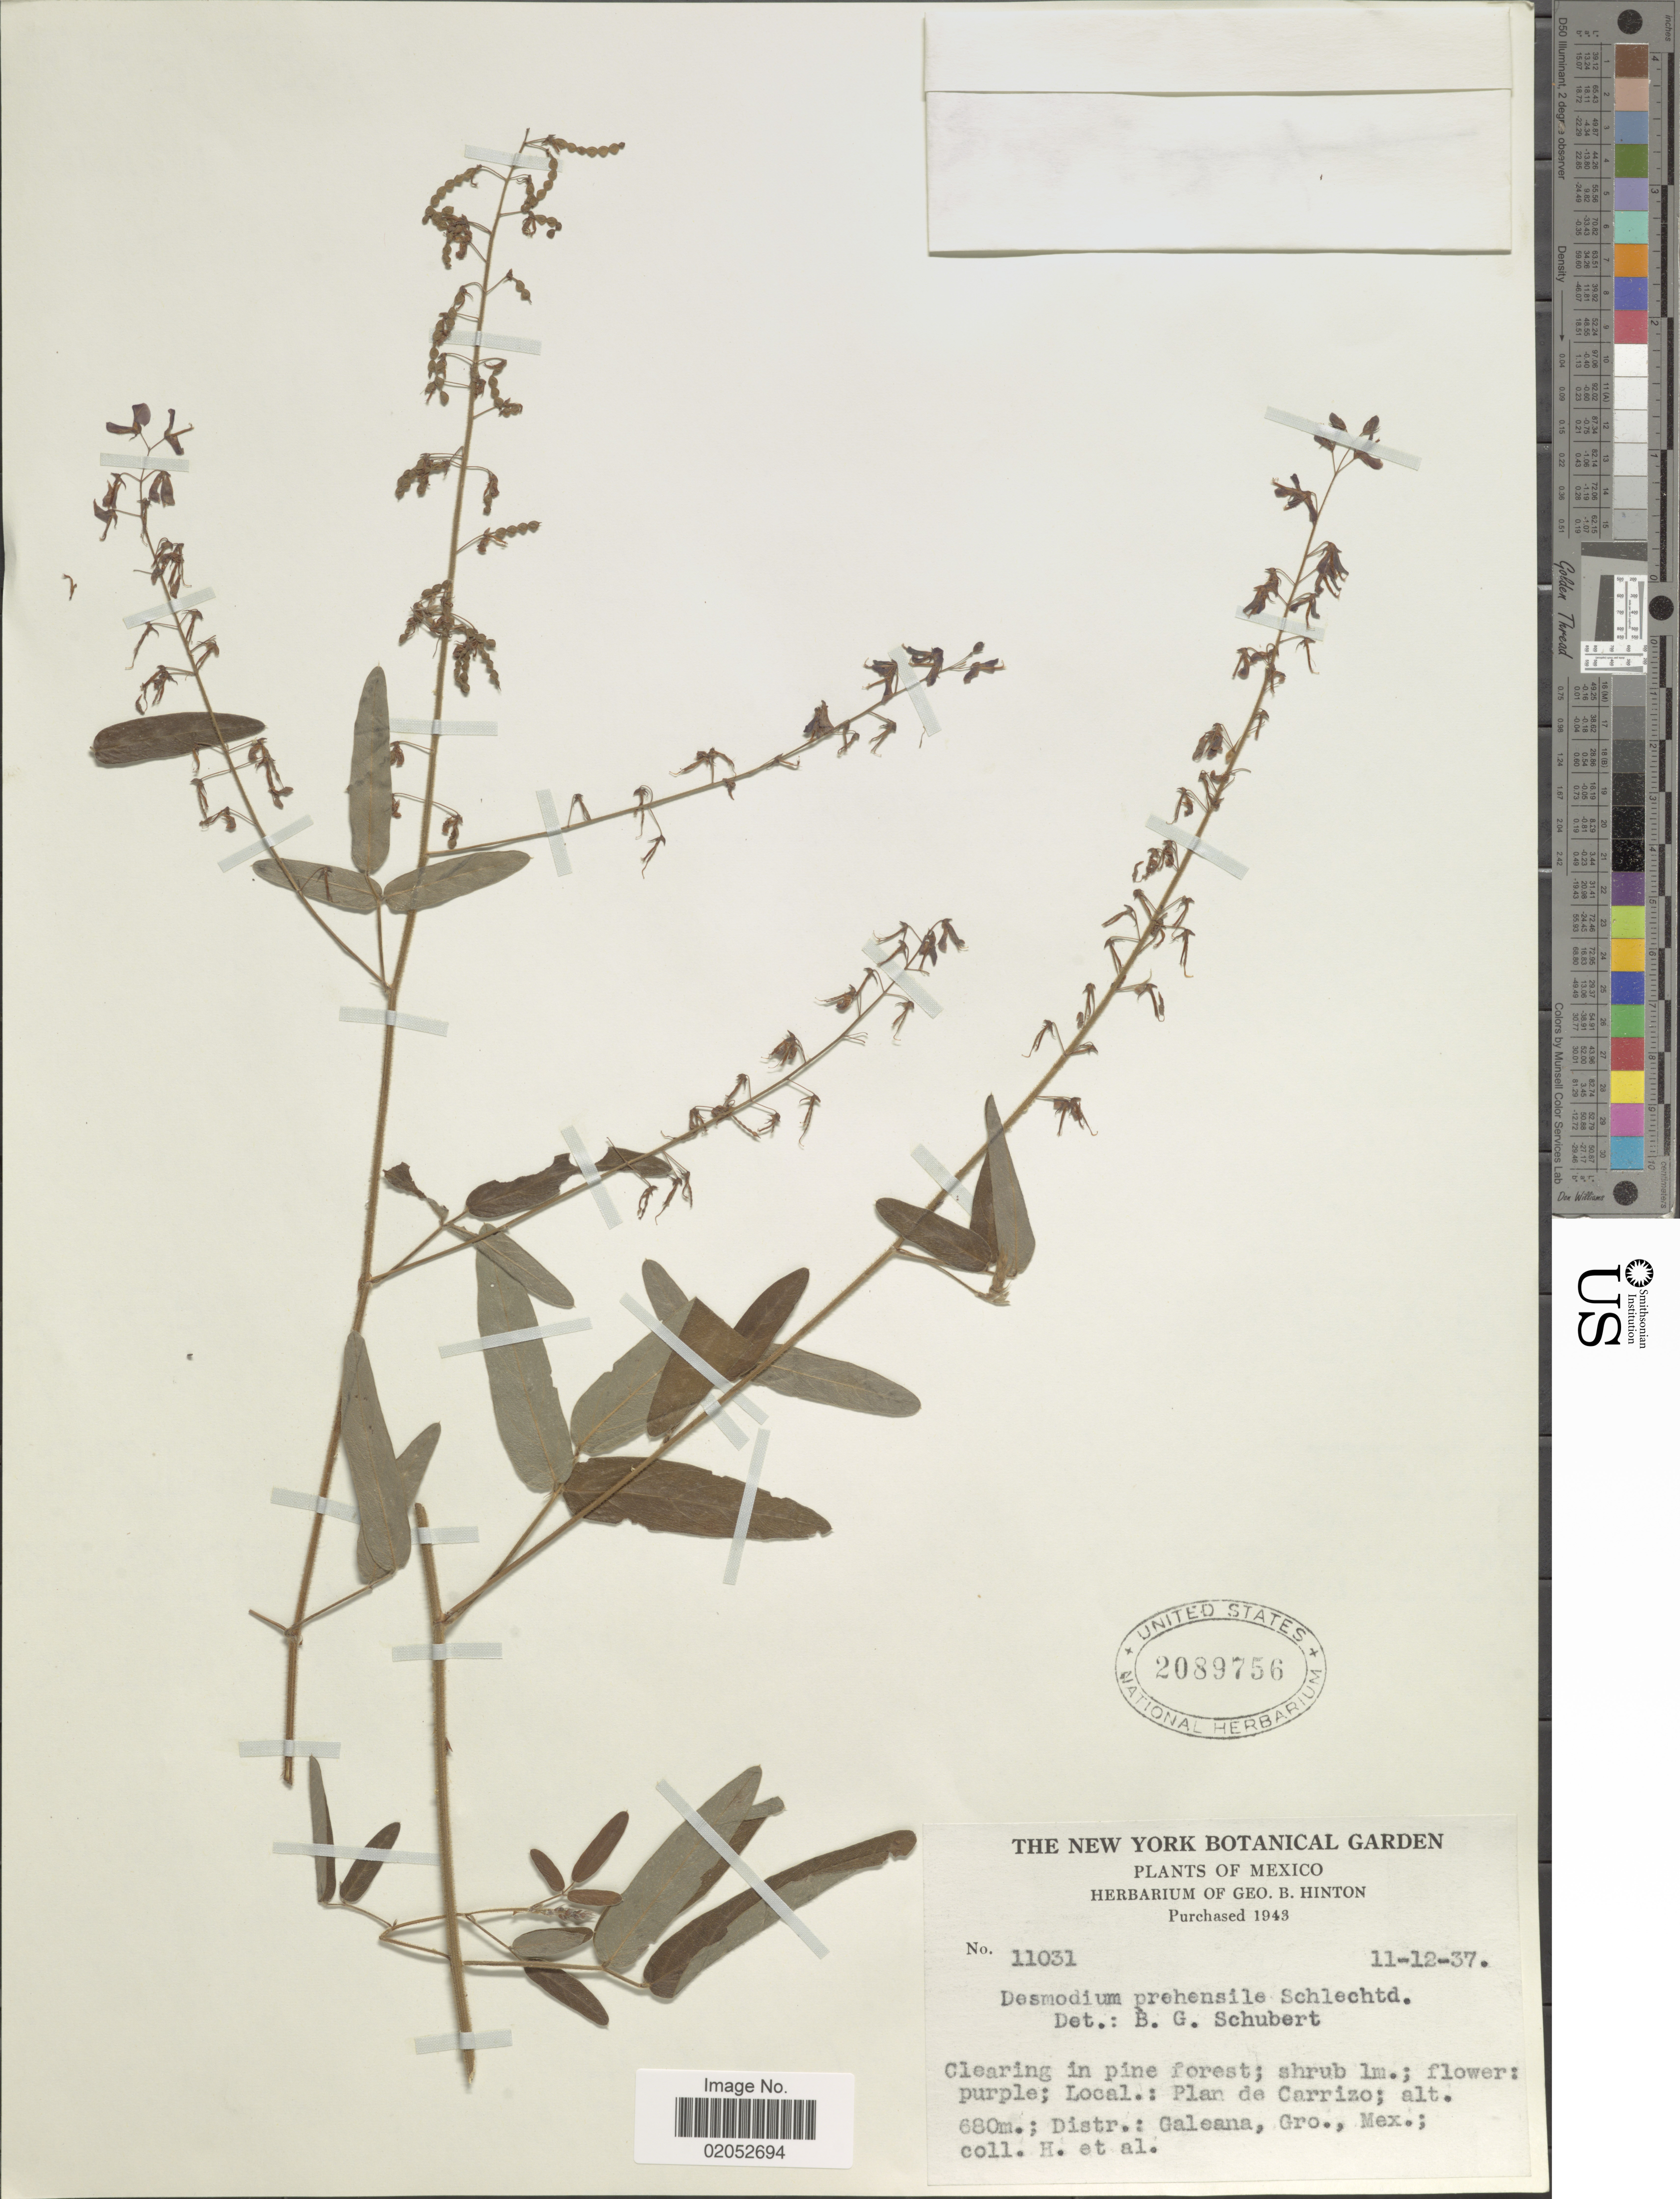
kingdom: Plantae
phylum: Tracheophyta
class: Magnoliopsida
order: Fabales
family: Fabaceae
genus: Desmodium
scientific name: Desmodium prehensile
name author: Schltdl.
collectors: G. B. Hinton & et al.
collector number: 11031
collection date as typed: Transcribed d/m/y: 11/12/37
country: Mexico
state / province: Guerrero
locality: Distr. Galeana, Gto. Mex.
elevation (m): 680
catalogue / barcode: US 2089756